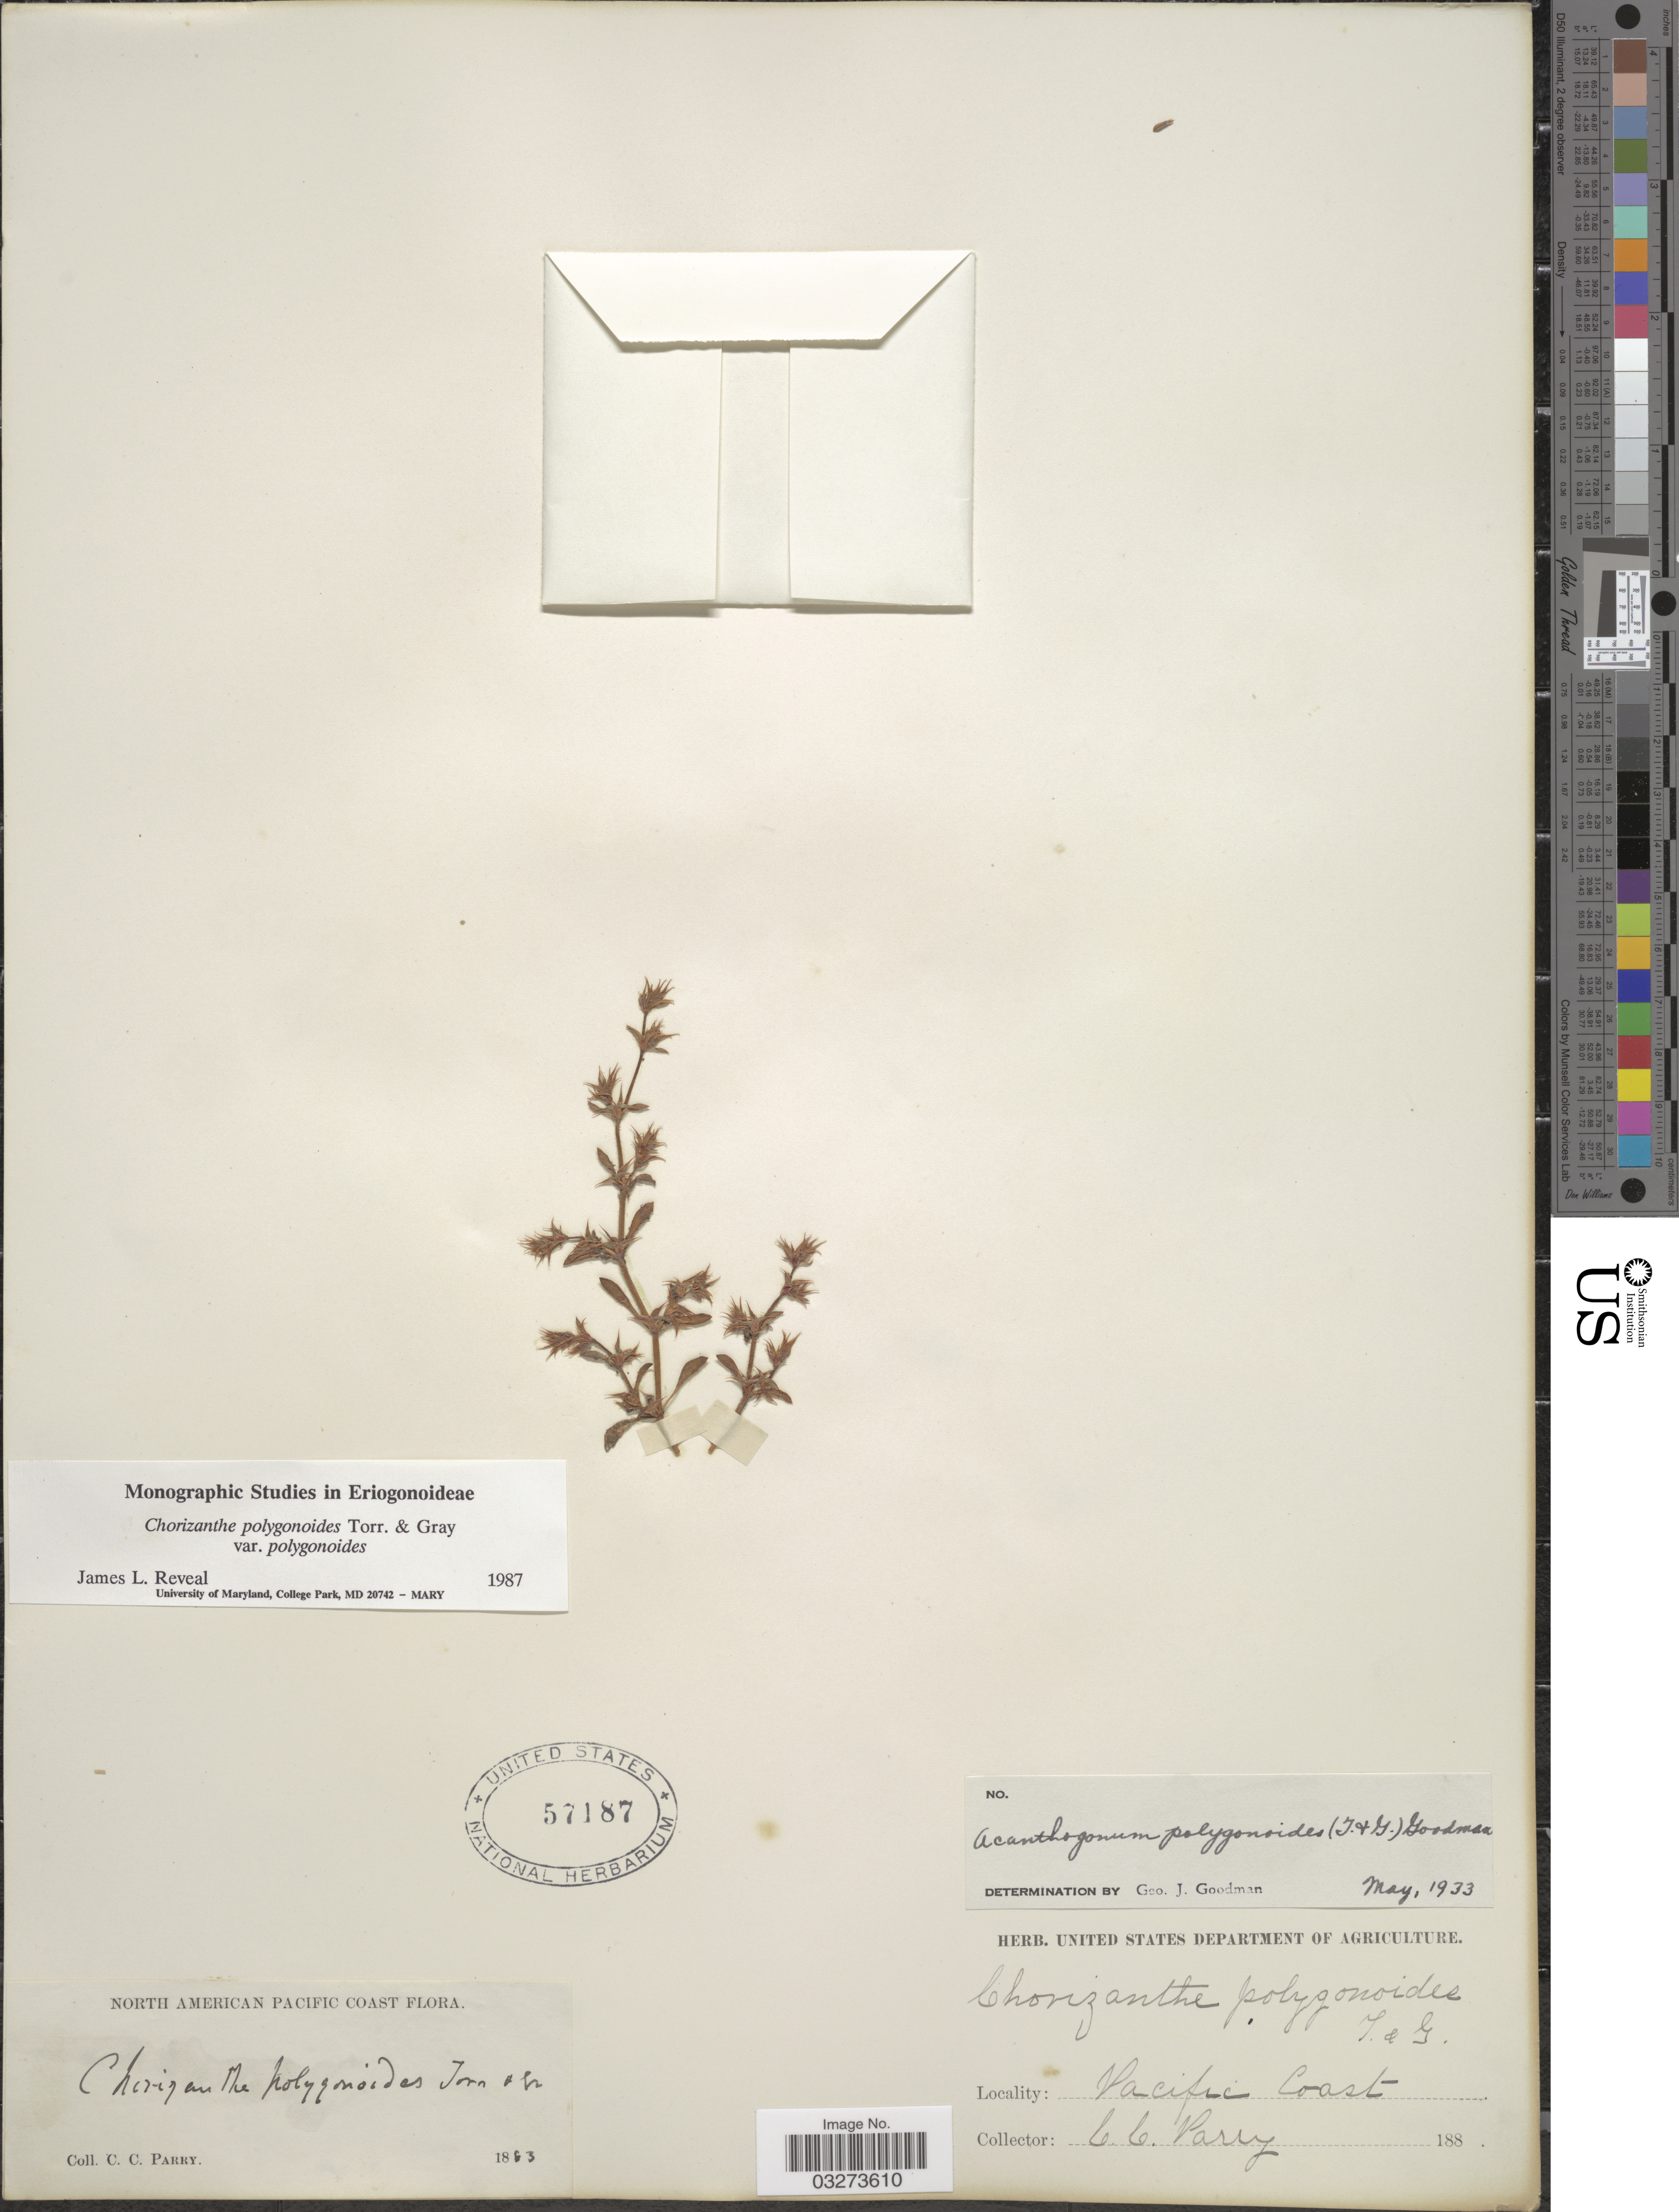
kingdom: Plantae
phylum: Tracheophyta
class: Magnoliopsida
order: Caryophyllales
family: Polygonaceae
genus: Chorizanthe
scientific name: Chorizanthe polygonoides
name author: Torr. & A. Gray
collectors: C. C. Parry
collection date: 1883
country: United States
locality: North American Pacific Coast, &c., Pacific Coast.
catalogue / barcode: US 57187